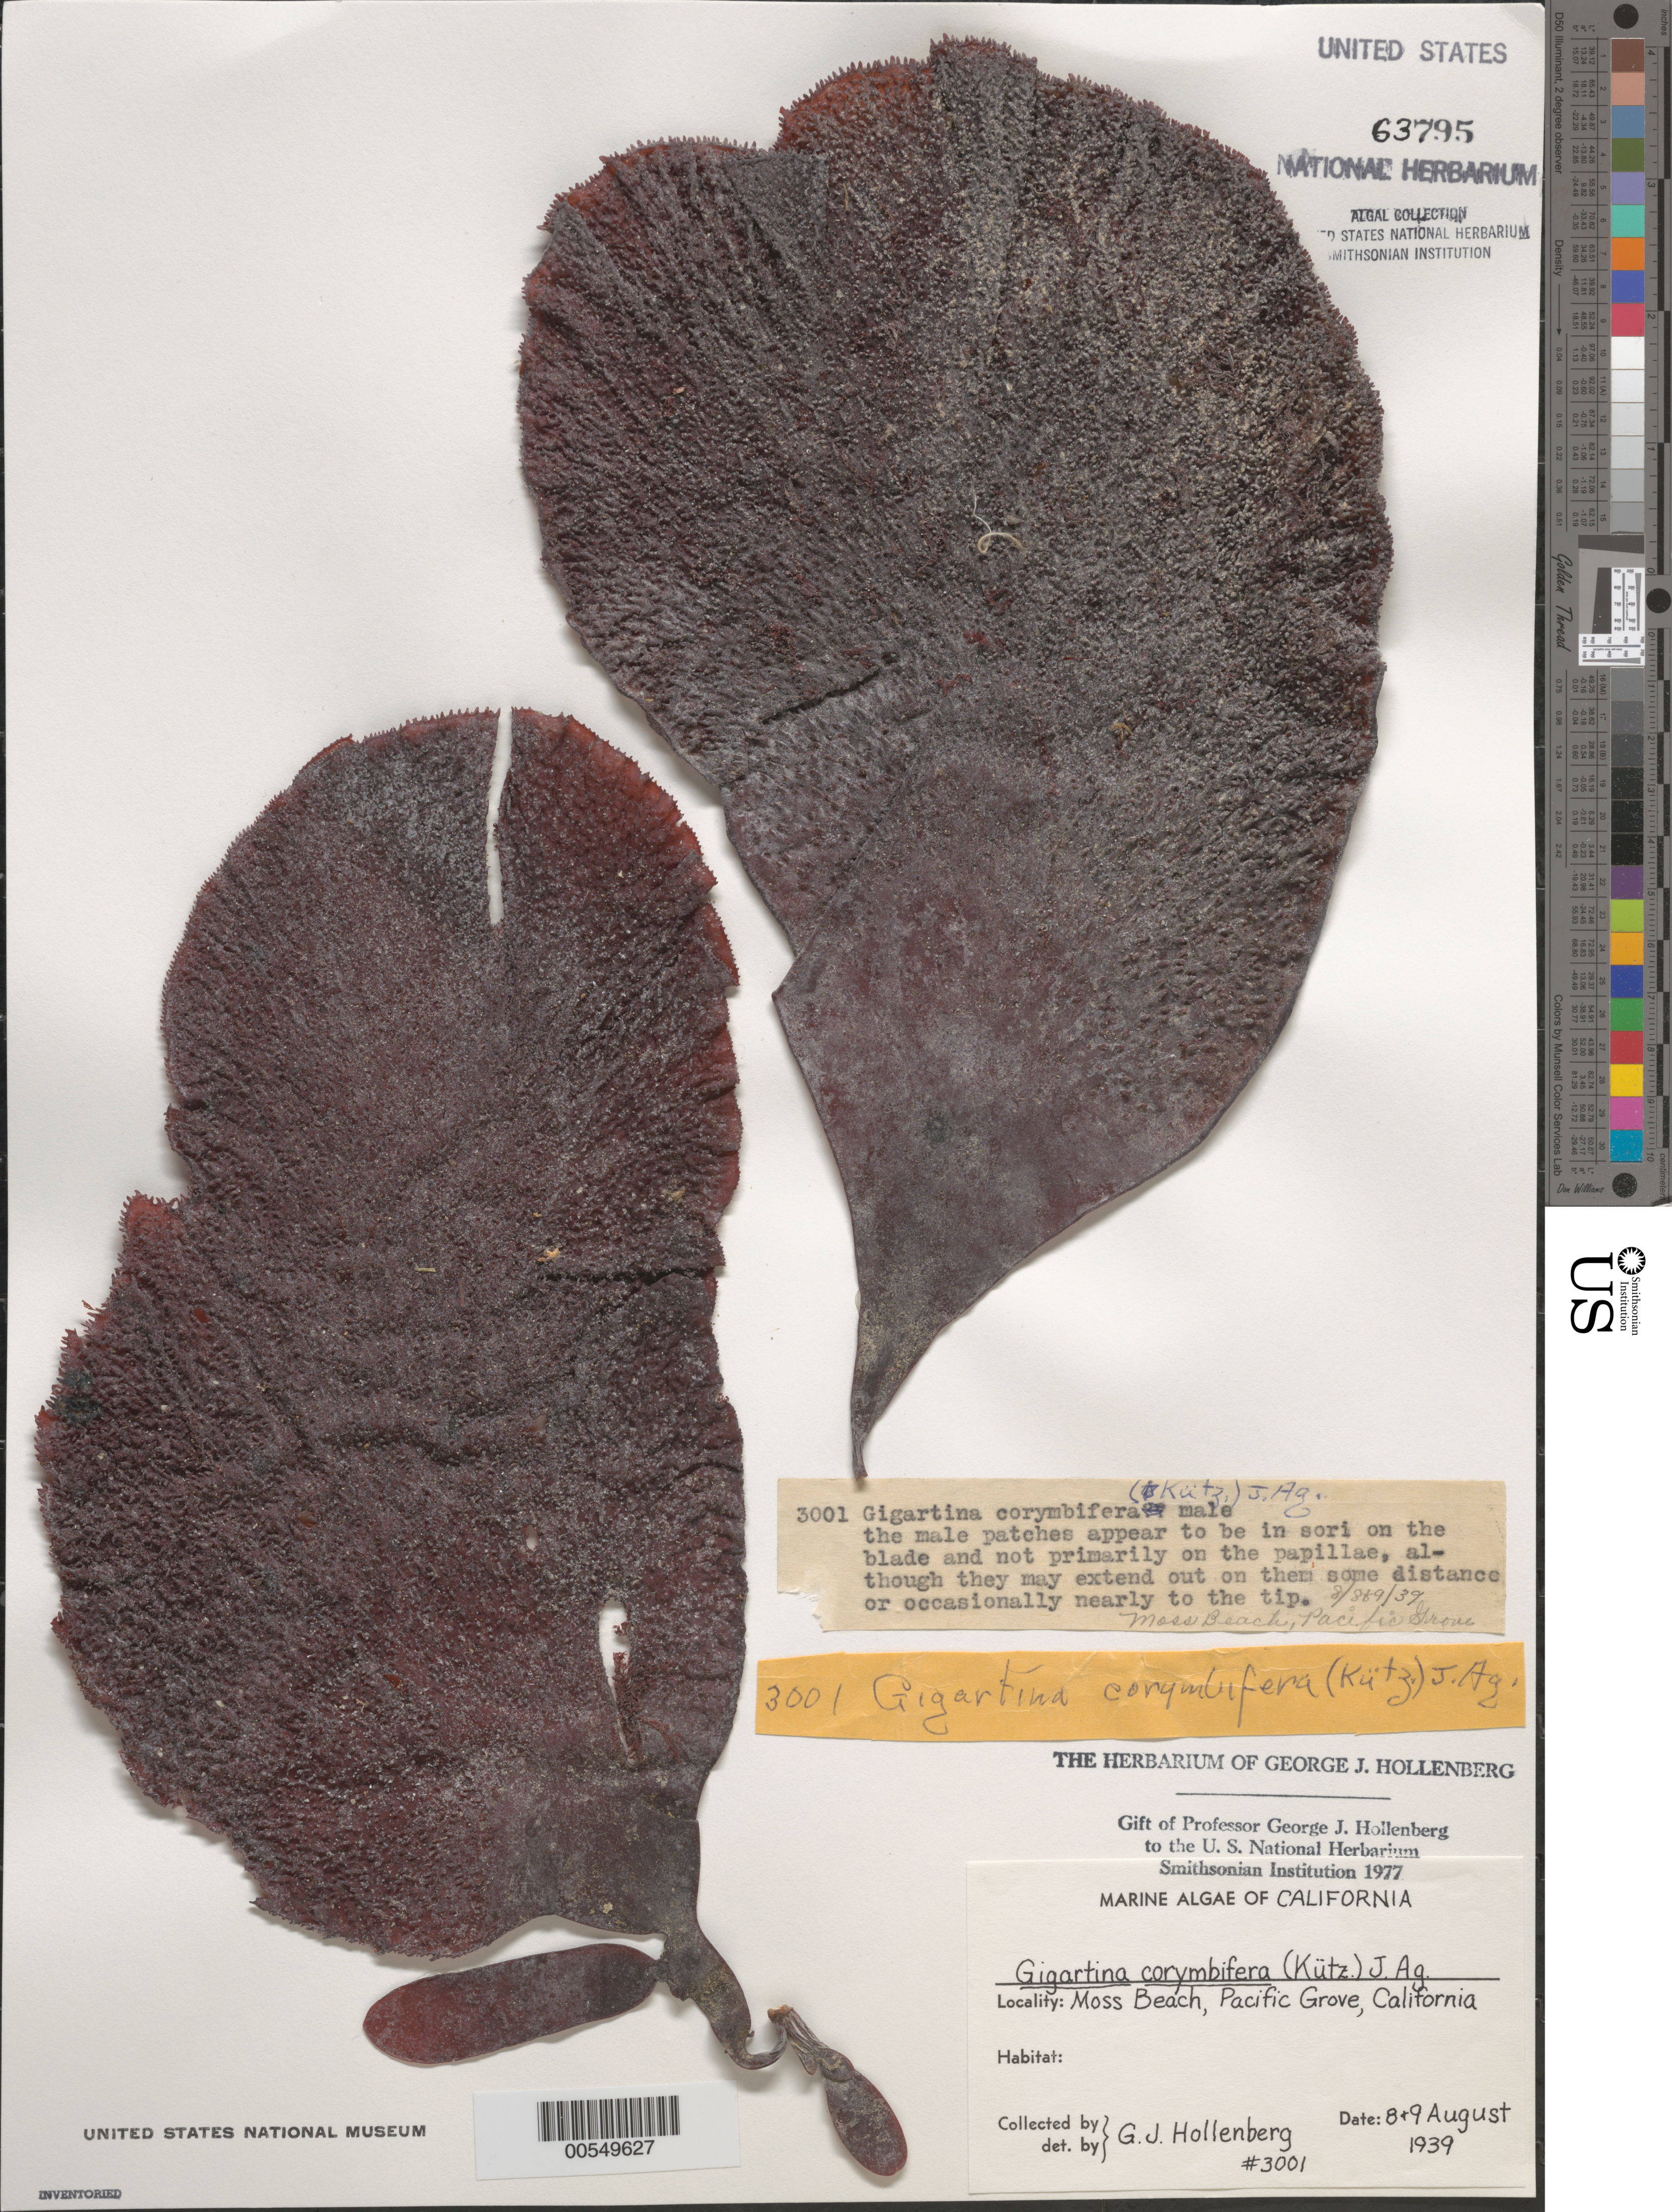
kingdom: Plantae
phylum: Rhodophyta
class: Florideophyceae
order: Gigartinales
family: Gigartinaceae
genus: Chondracanthus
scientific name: Chondracanthus corymbiferus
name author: (Kütz.) Guiry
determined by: Algae name updating Project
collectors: G. Hollenberg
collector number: GJH 3001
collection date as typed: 08 Aug 1939 AND 09 Aug 1939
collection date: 1939-08-08,1939-08-09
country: United States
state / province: California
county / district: Monterey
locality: Moss Beach, Pacific Grove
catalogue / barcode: US 63795